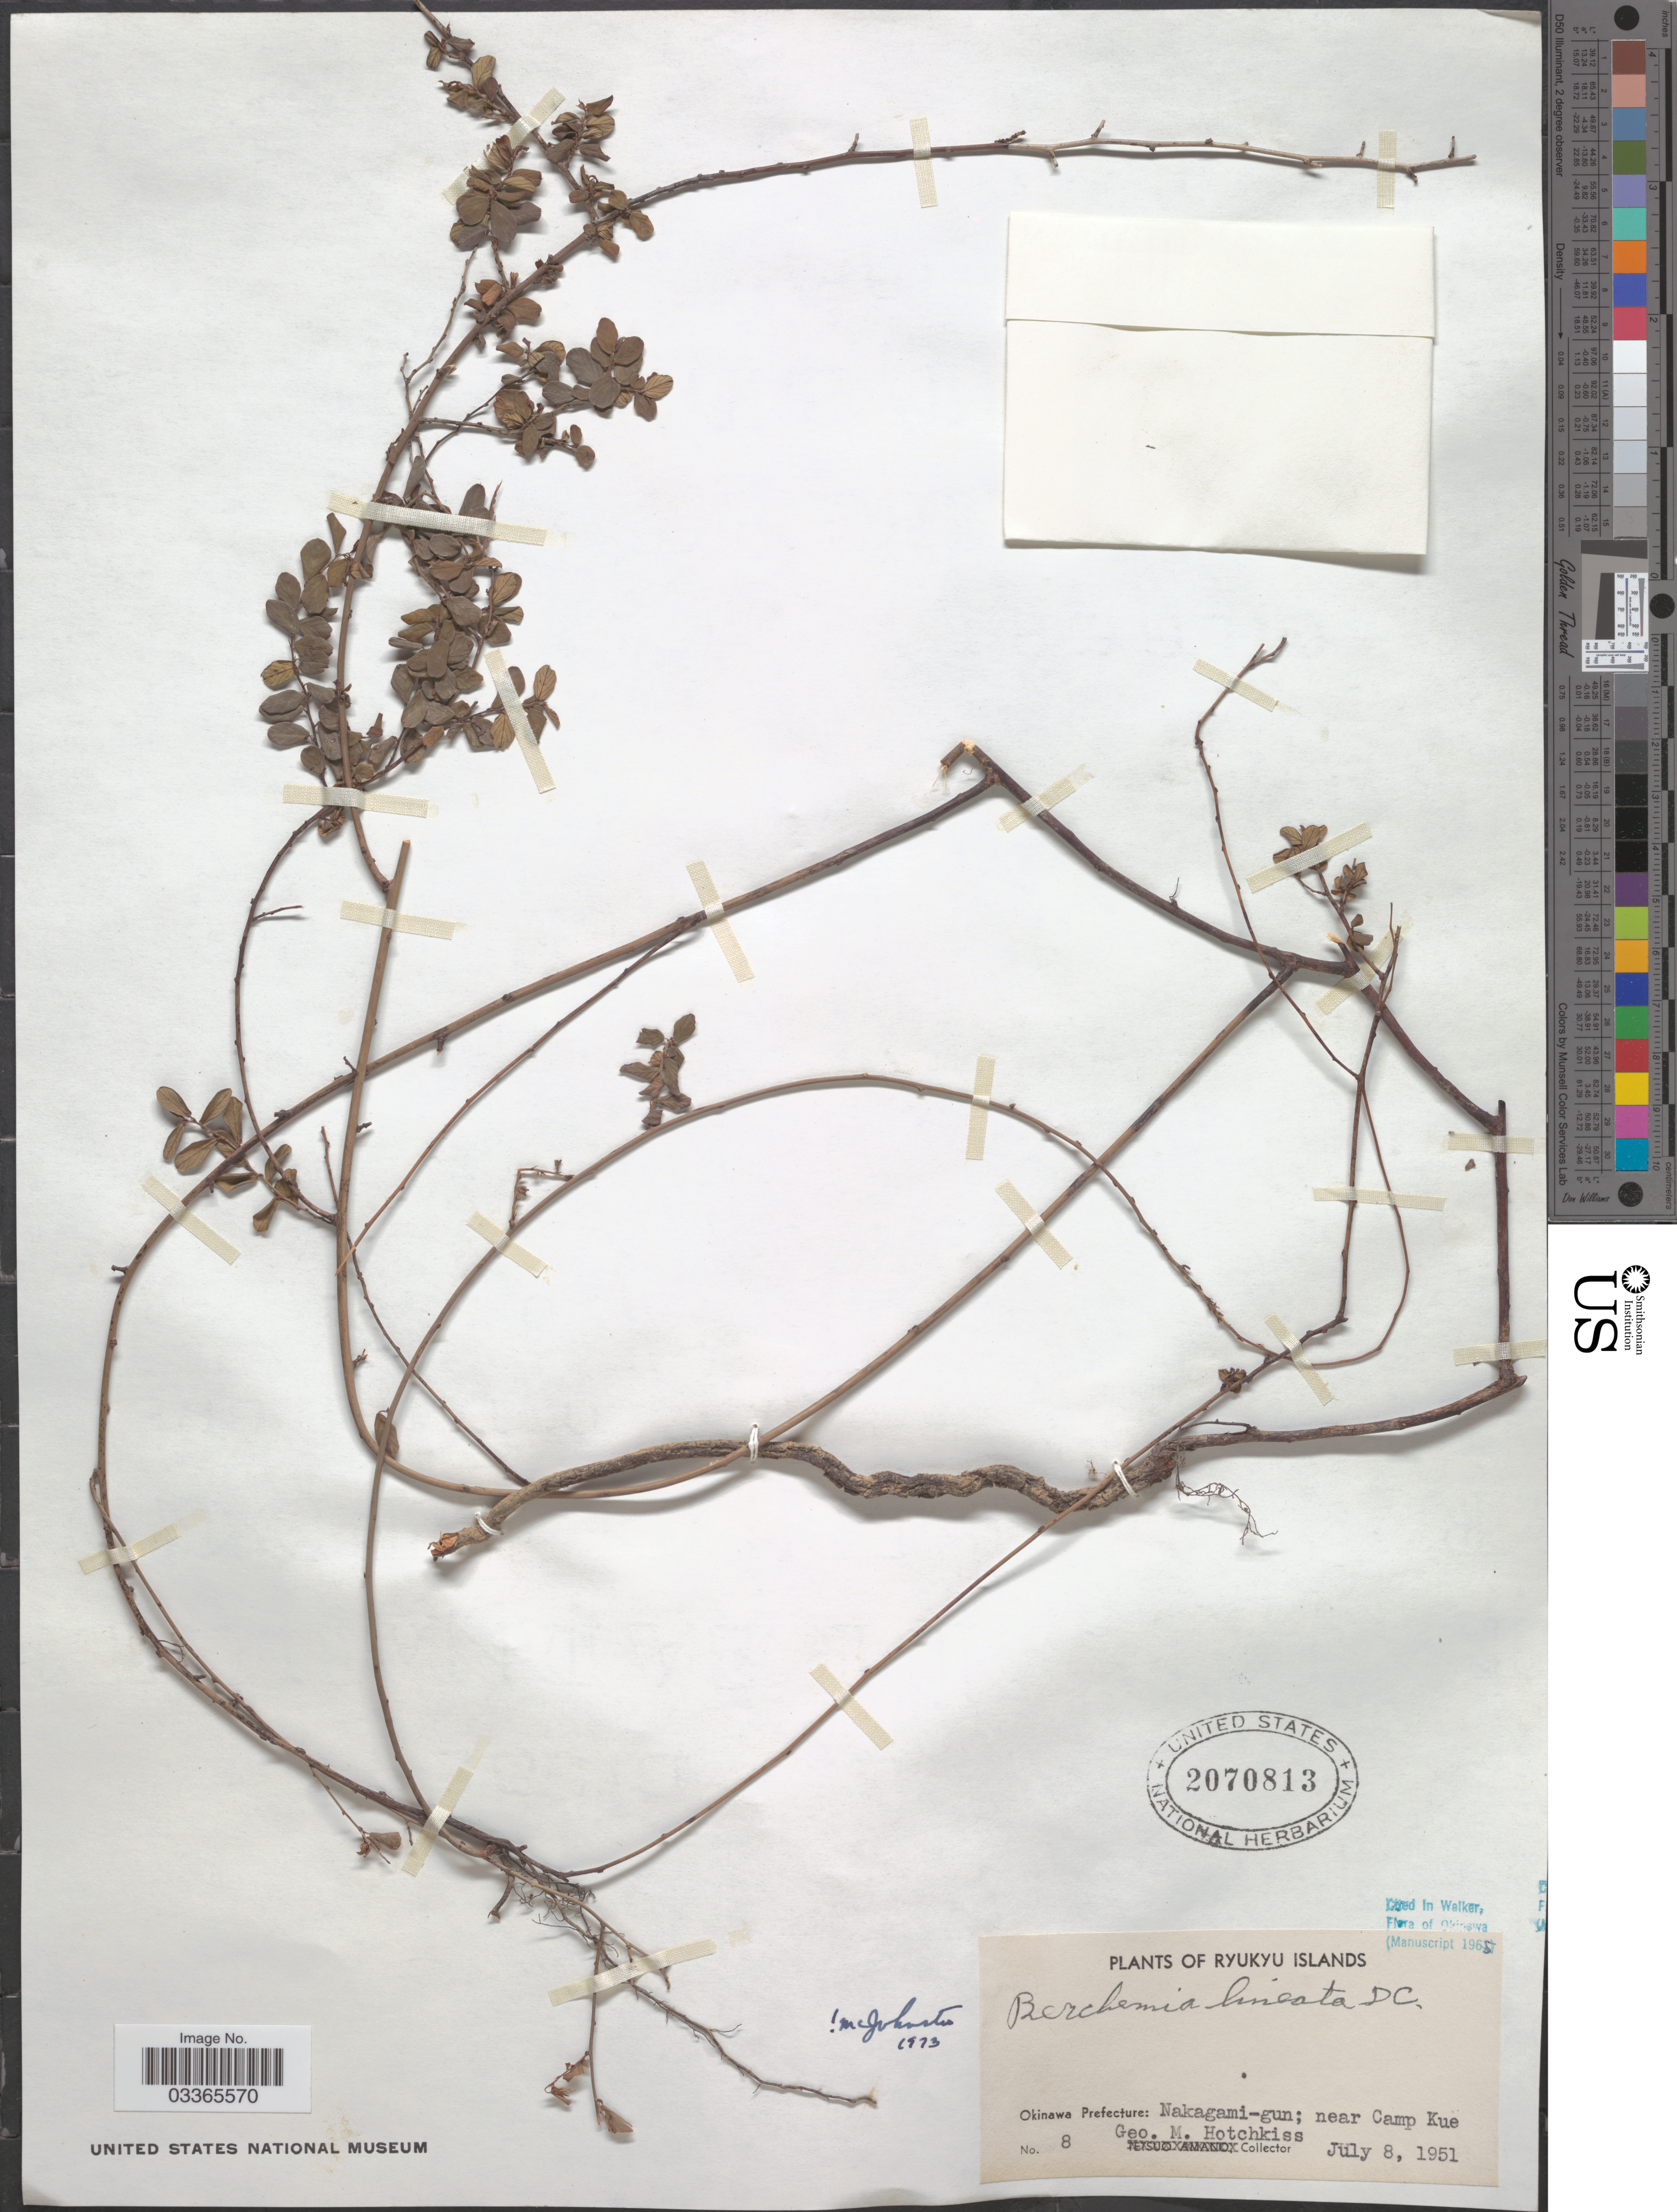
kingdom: Plantae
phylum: Tracheophyta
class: Magnoliopsida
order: Rosales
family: Rhamnaceae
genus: Berchemia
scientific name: Berchemia lineata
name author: (L.) DC.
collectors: G. Hotchkiss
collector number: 8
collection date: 1951-07-08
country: Japan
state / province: Okinawa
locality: Ryukyu Islands, Okinawa Prefecture: Nakagami-gun; near Camp Kue.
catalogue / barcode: US 2070813